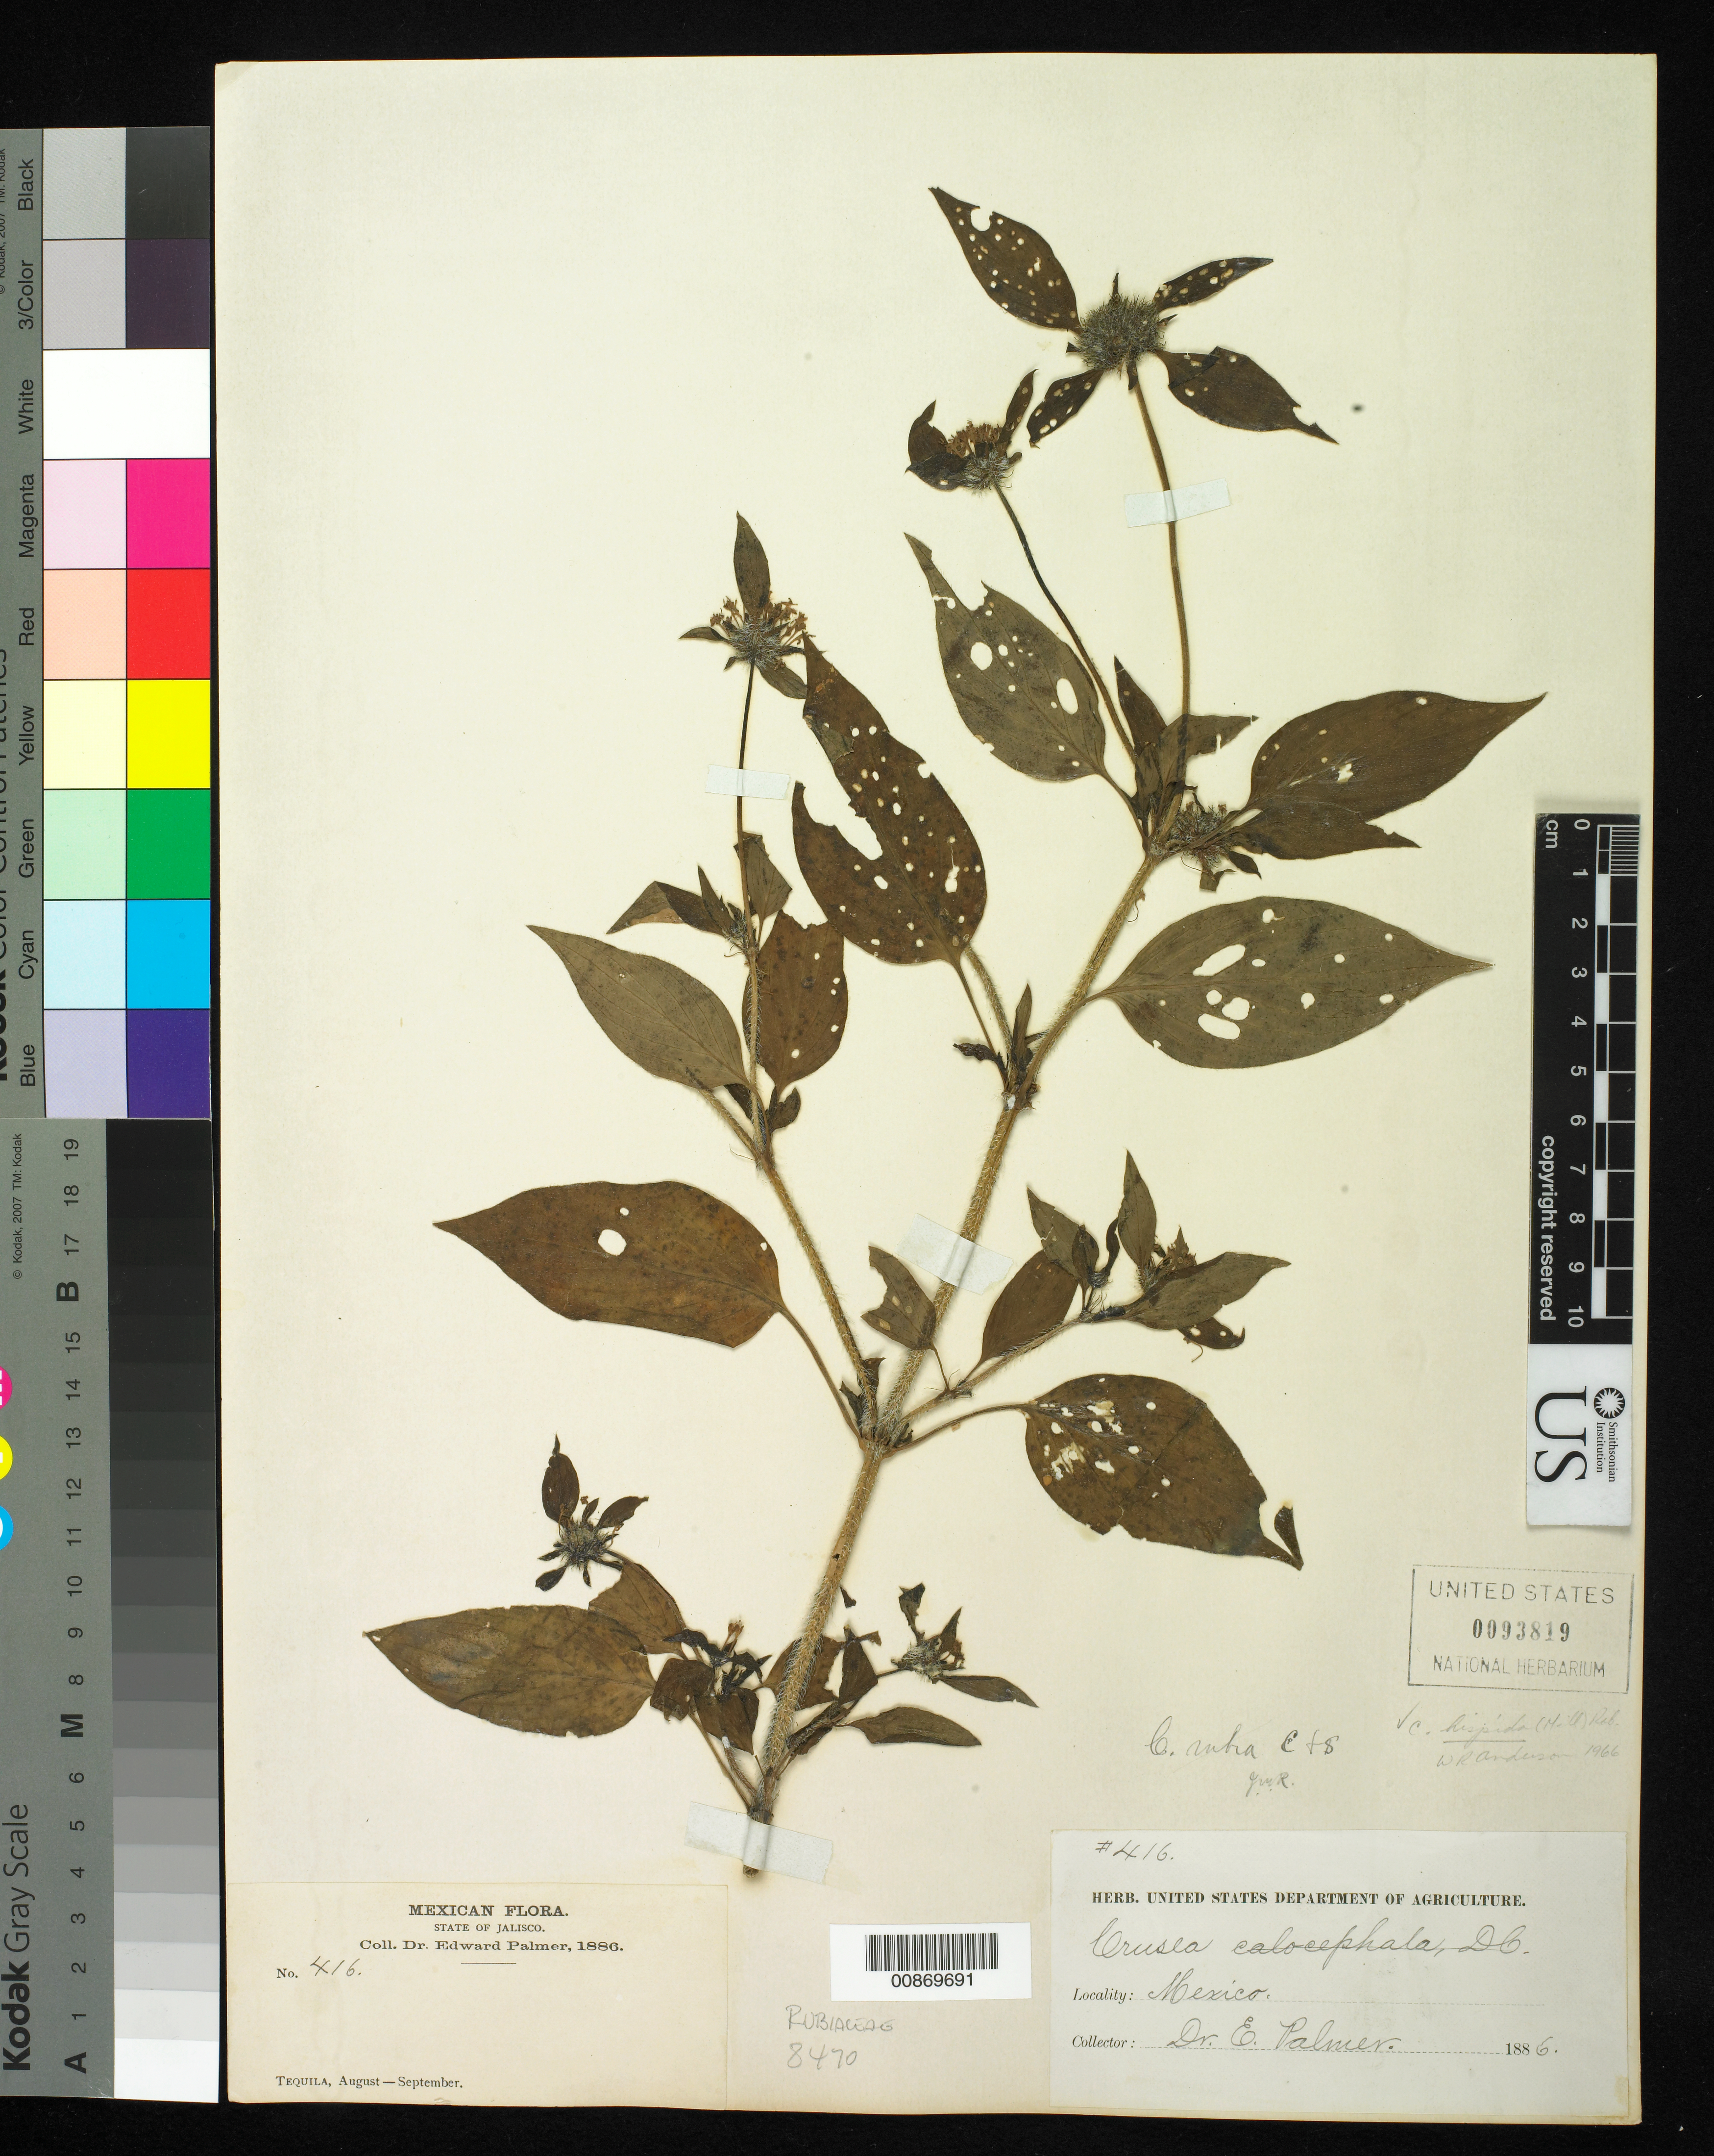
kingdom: Plantae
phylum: Tracheophyta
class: Magnoliopsida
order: Gentianales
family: Rubiaceae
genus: Crusea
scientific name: Crusea hispida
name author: (Mill.) B.L. Rob.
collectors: E. Palmer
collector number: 416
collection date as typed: Aug 1886 to -- Sep 1886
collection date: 1886-08/1886-09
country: Mexico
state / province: Jalisco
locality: Tequila, Jalisco.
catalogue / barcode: US 93819